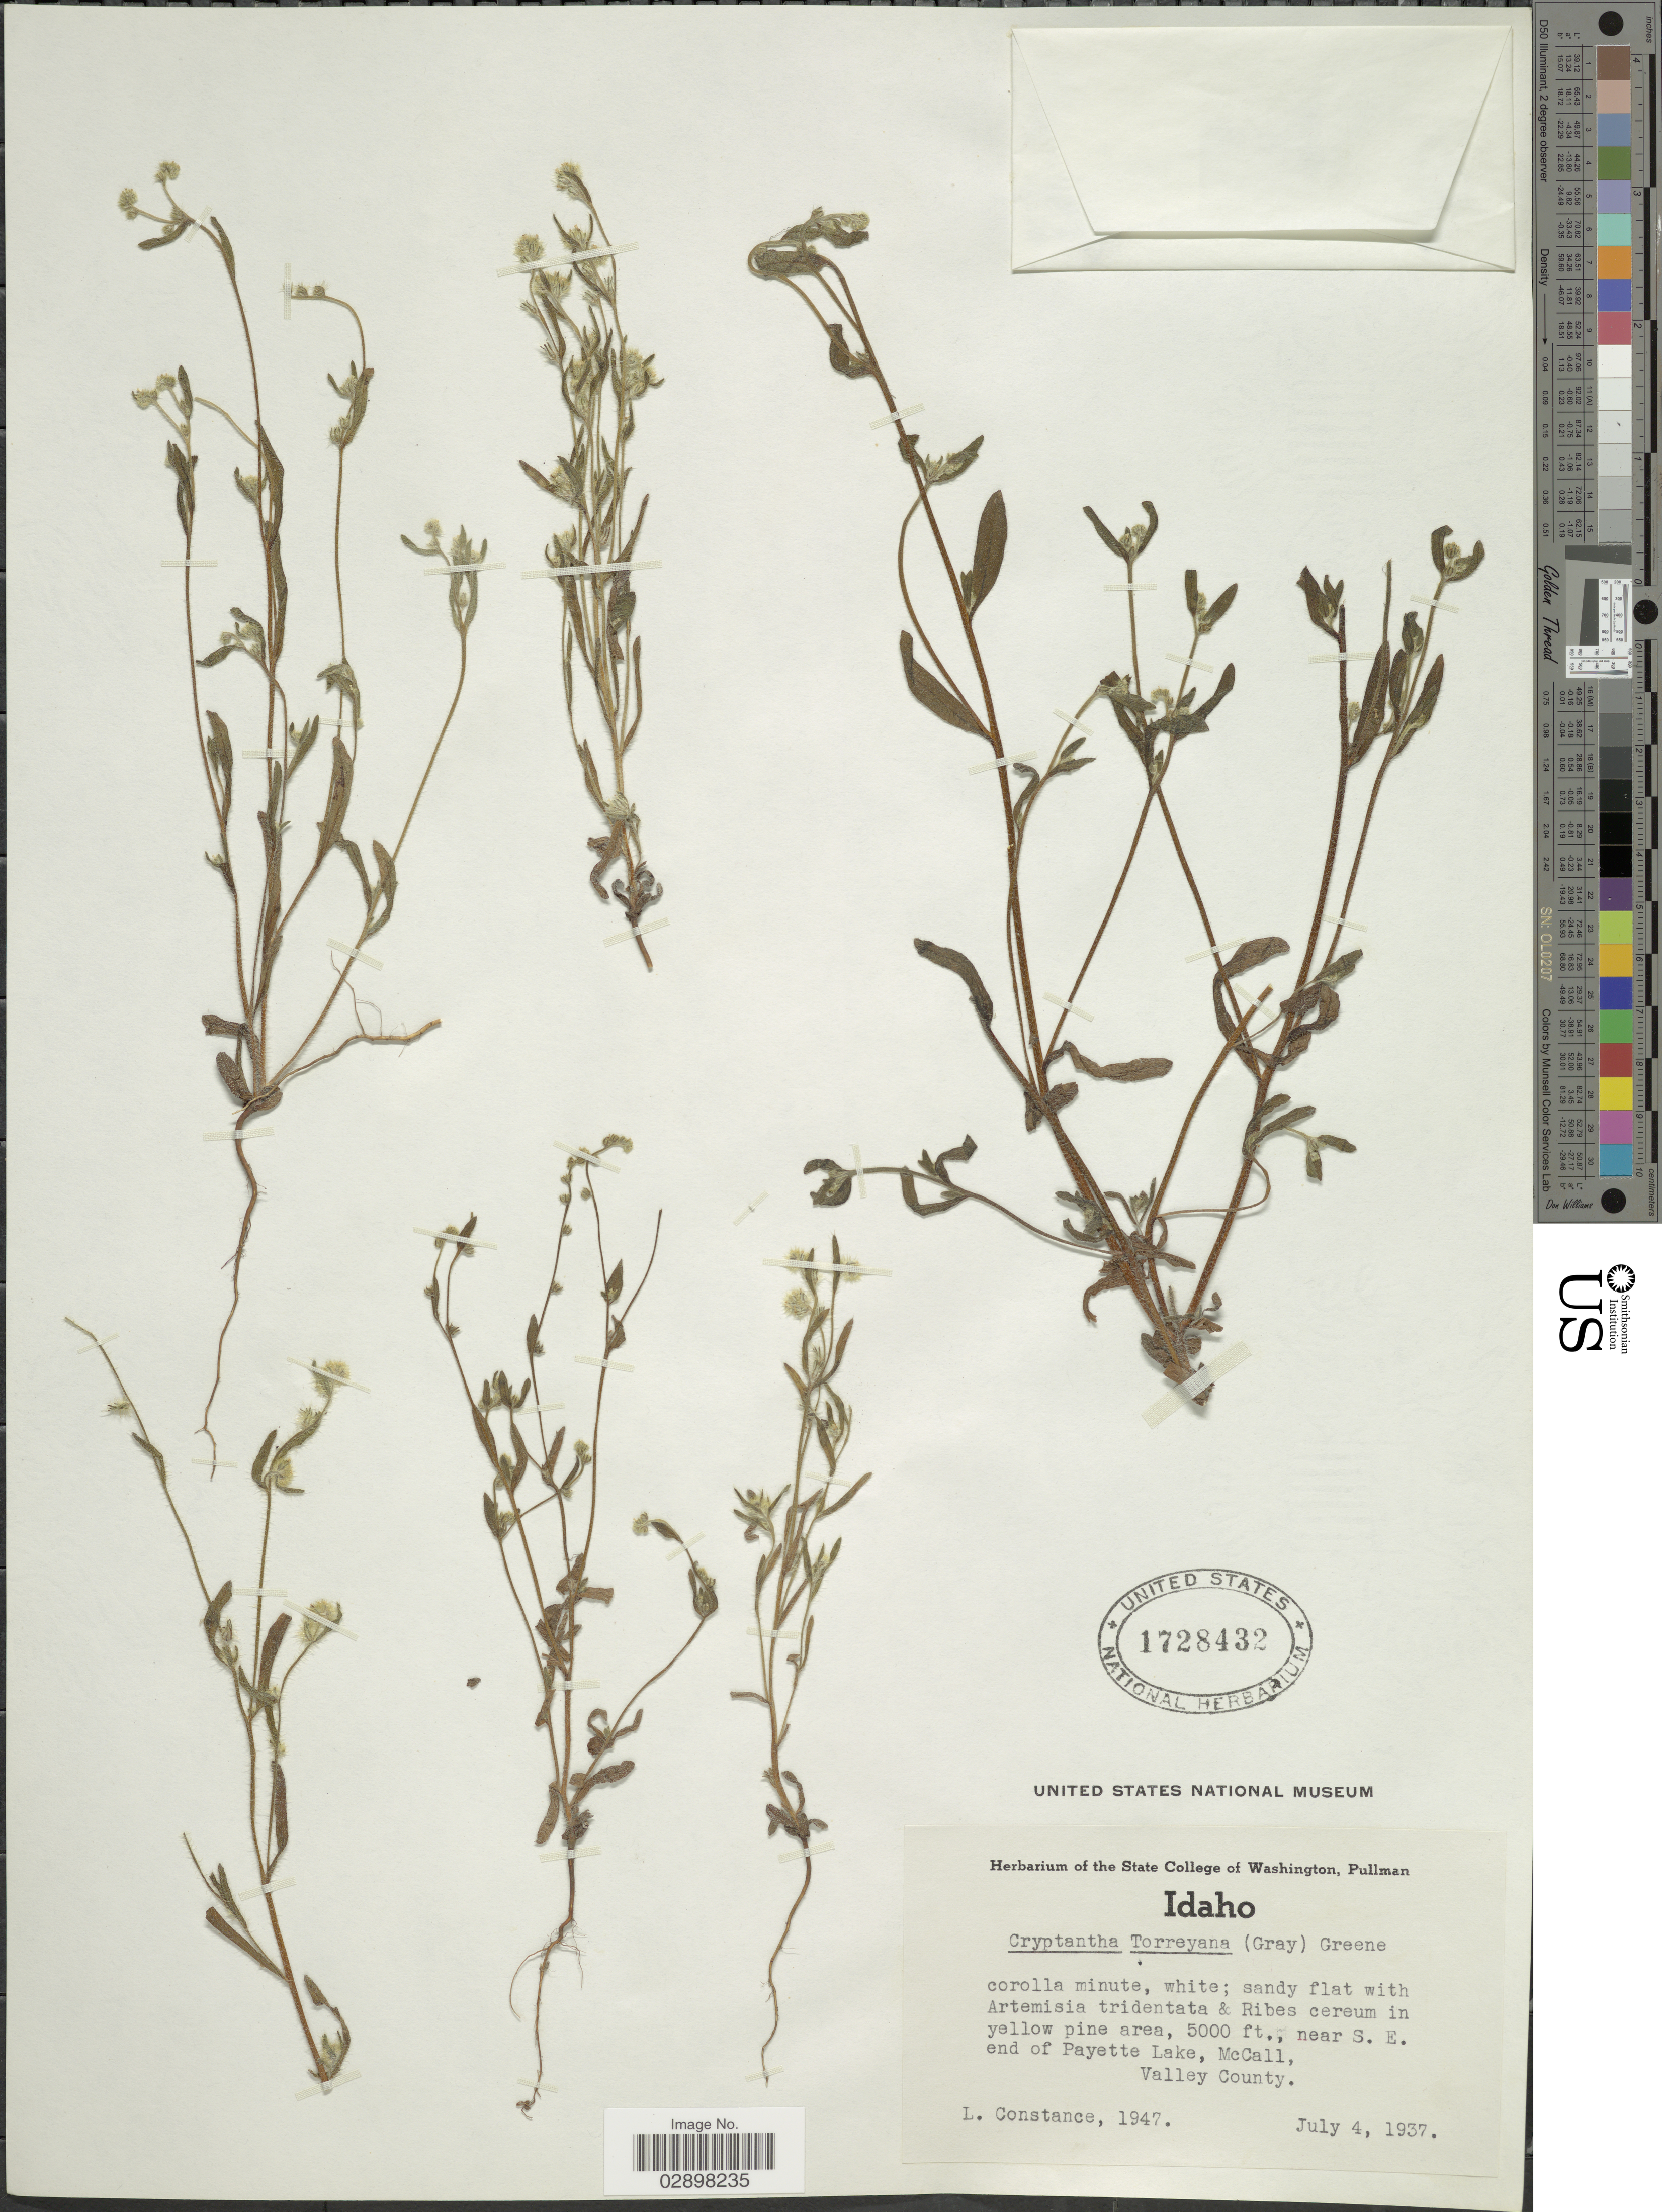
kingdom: Plantae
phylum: Tracheophyta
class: Magnoliopsida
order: Boraginales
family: Boraginaceae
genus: Cryptantha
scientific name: Cryptantha torreyana var. genuina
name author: I.M. Johnst.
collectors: L. Constance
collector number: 1947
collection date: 1937-07-04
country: United States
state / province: Idaho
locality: Near S.E. end of Payette Lake, McCall, Valley County.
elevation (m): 1524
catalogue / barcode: US 1728432